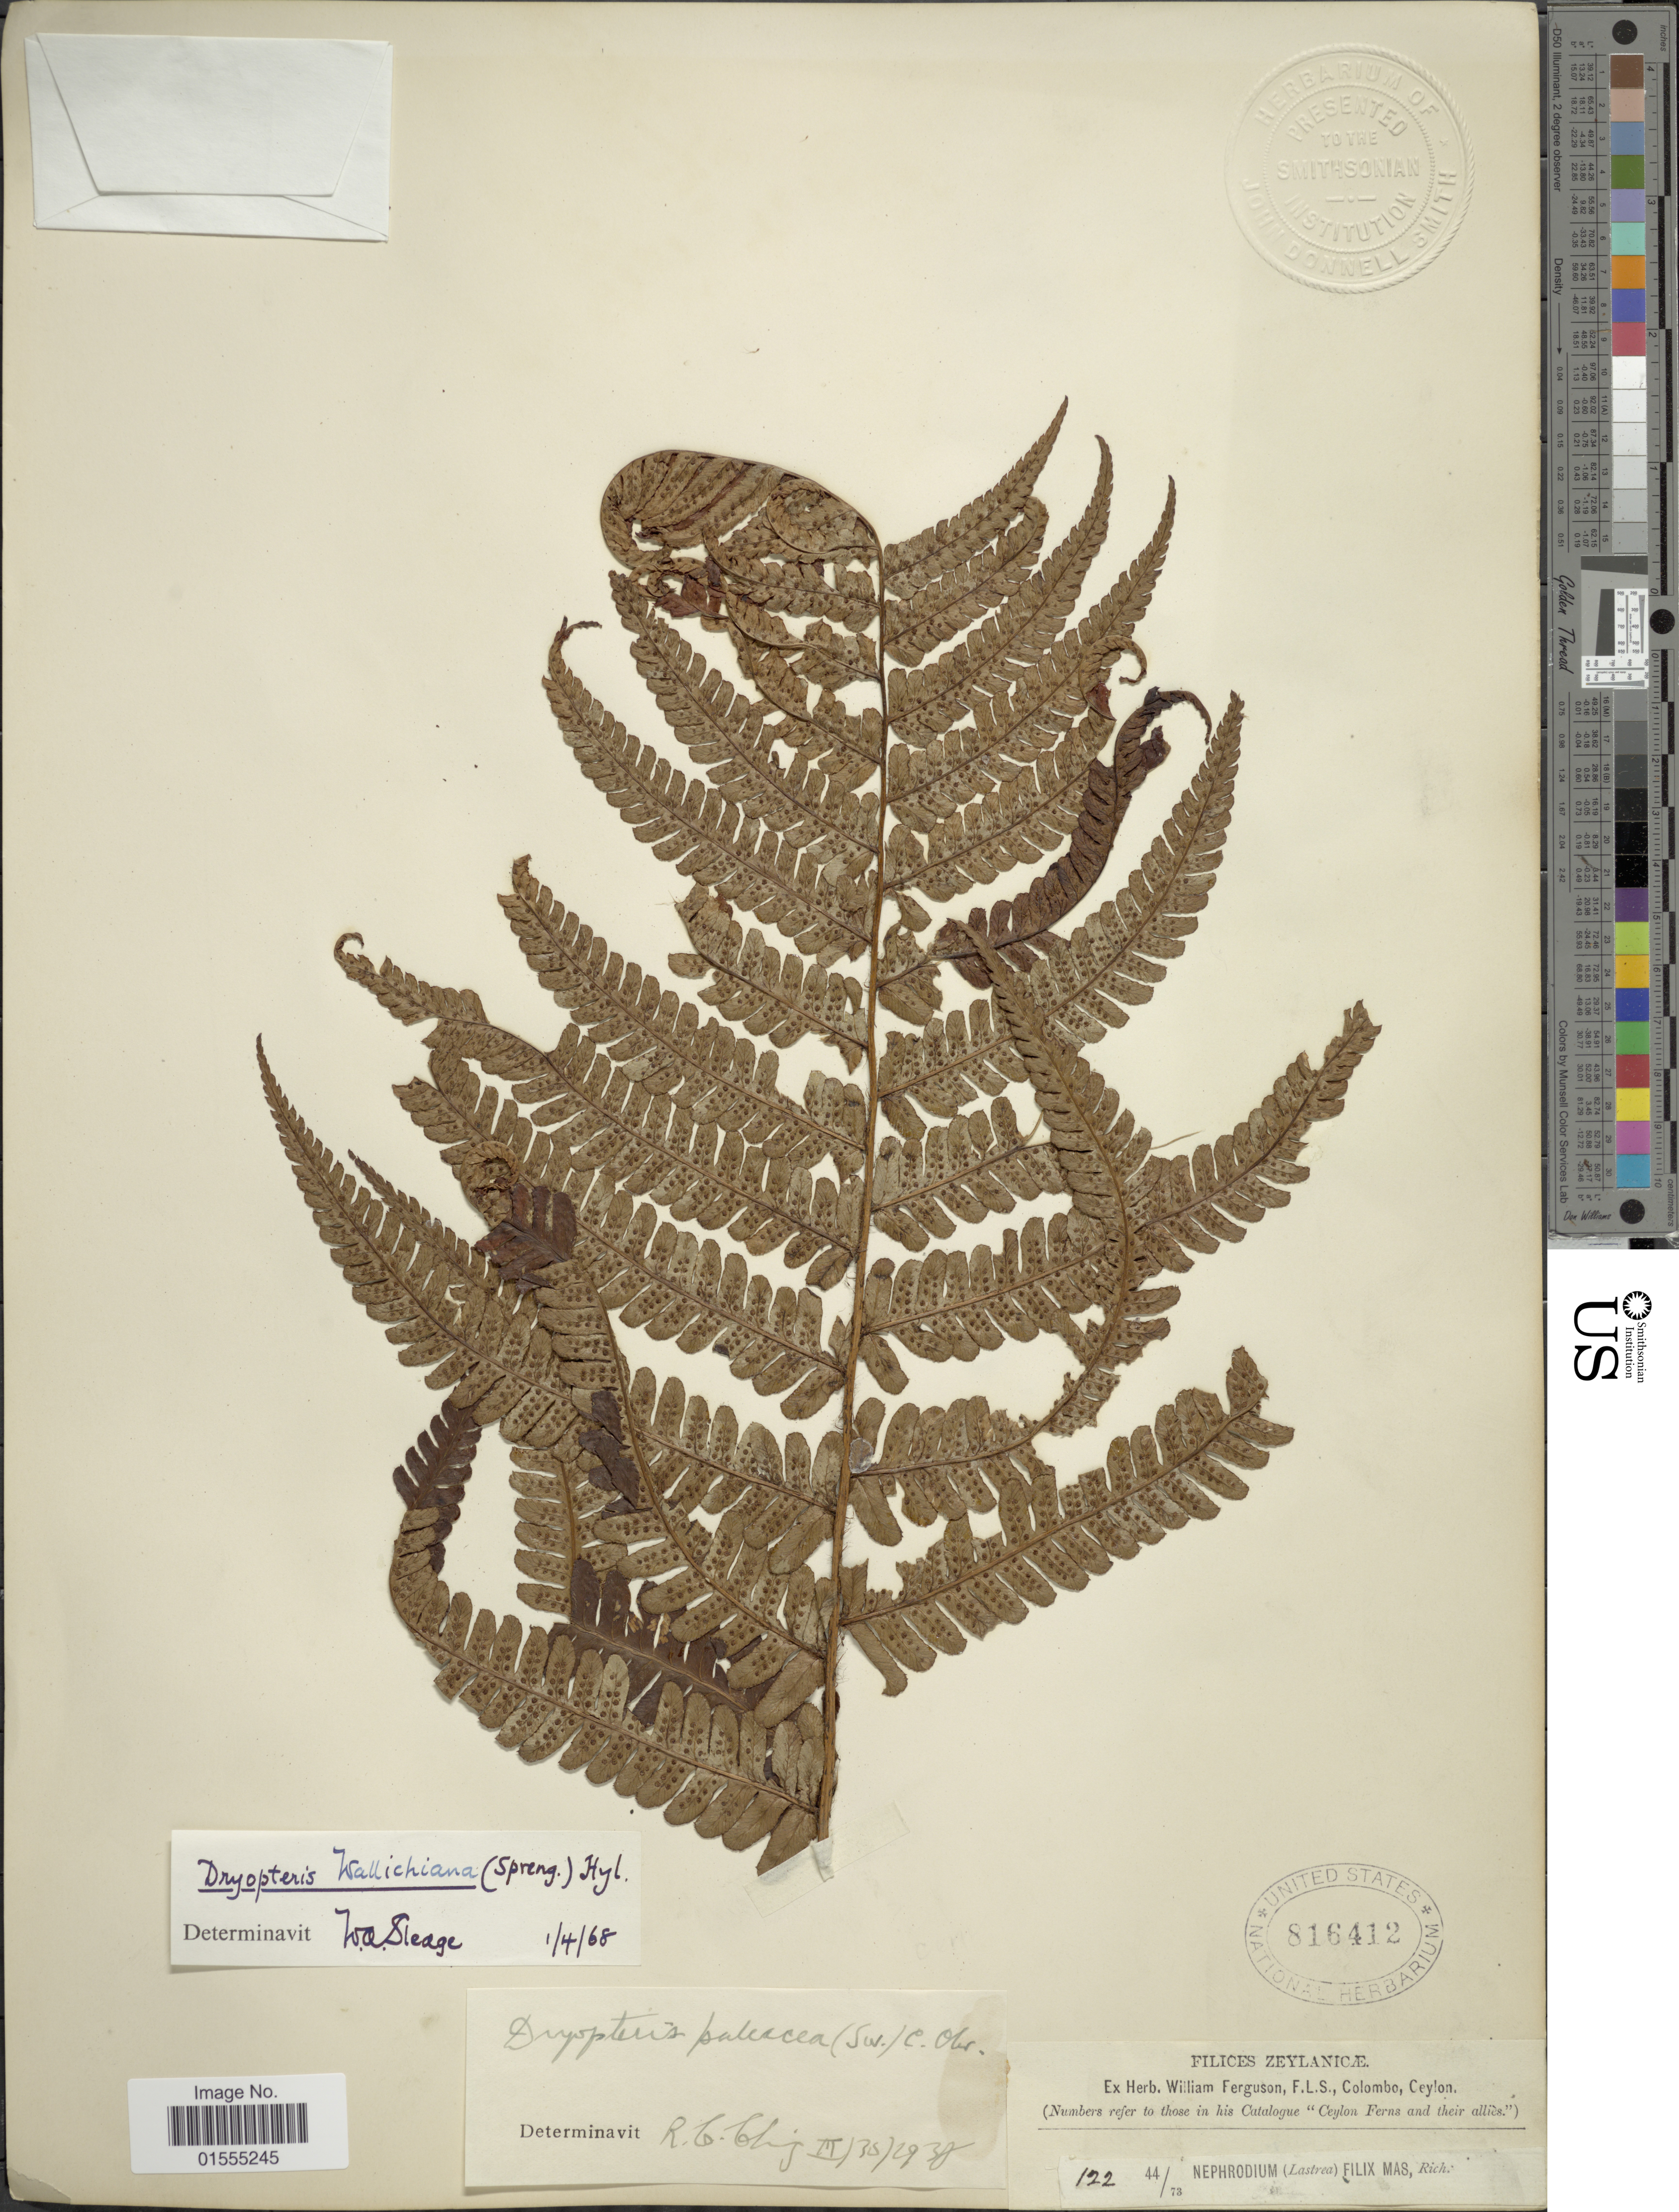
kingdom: Plantae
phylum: Tracheophyta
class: Polypodiopsida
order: Polypodiales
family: Dryopteridaceae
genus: Dryopteris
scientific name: Dryopteris wallichiana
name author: (Spreng.) Hyl.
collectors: ex herb. William Ferguson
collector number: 122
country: Sri Lanka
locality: Filices Zeylanicæ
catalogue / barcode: US 816412